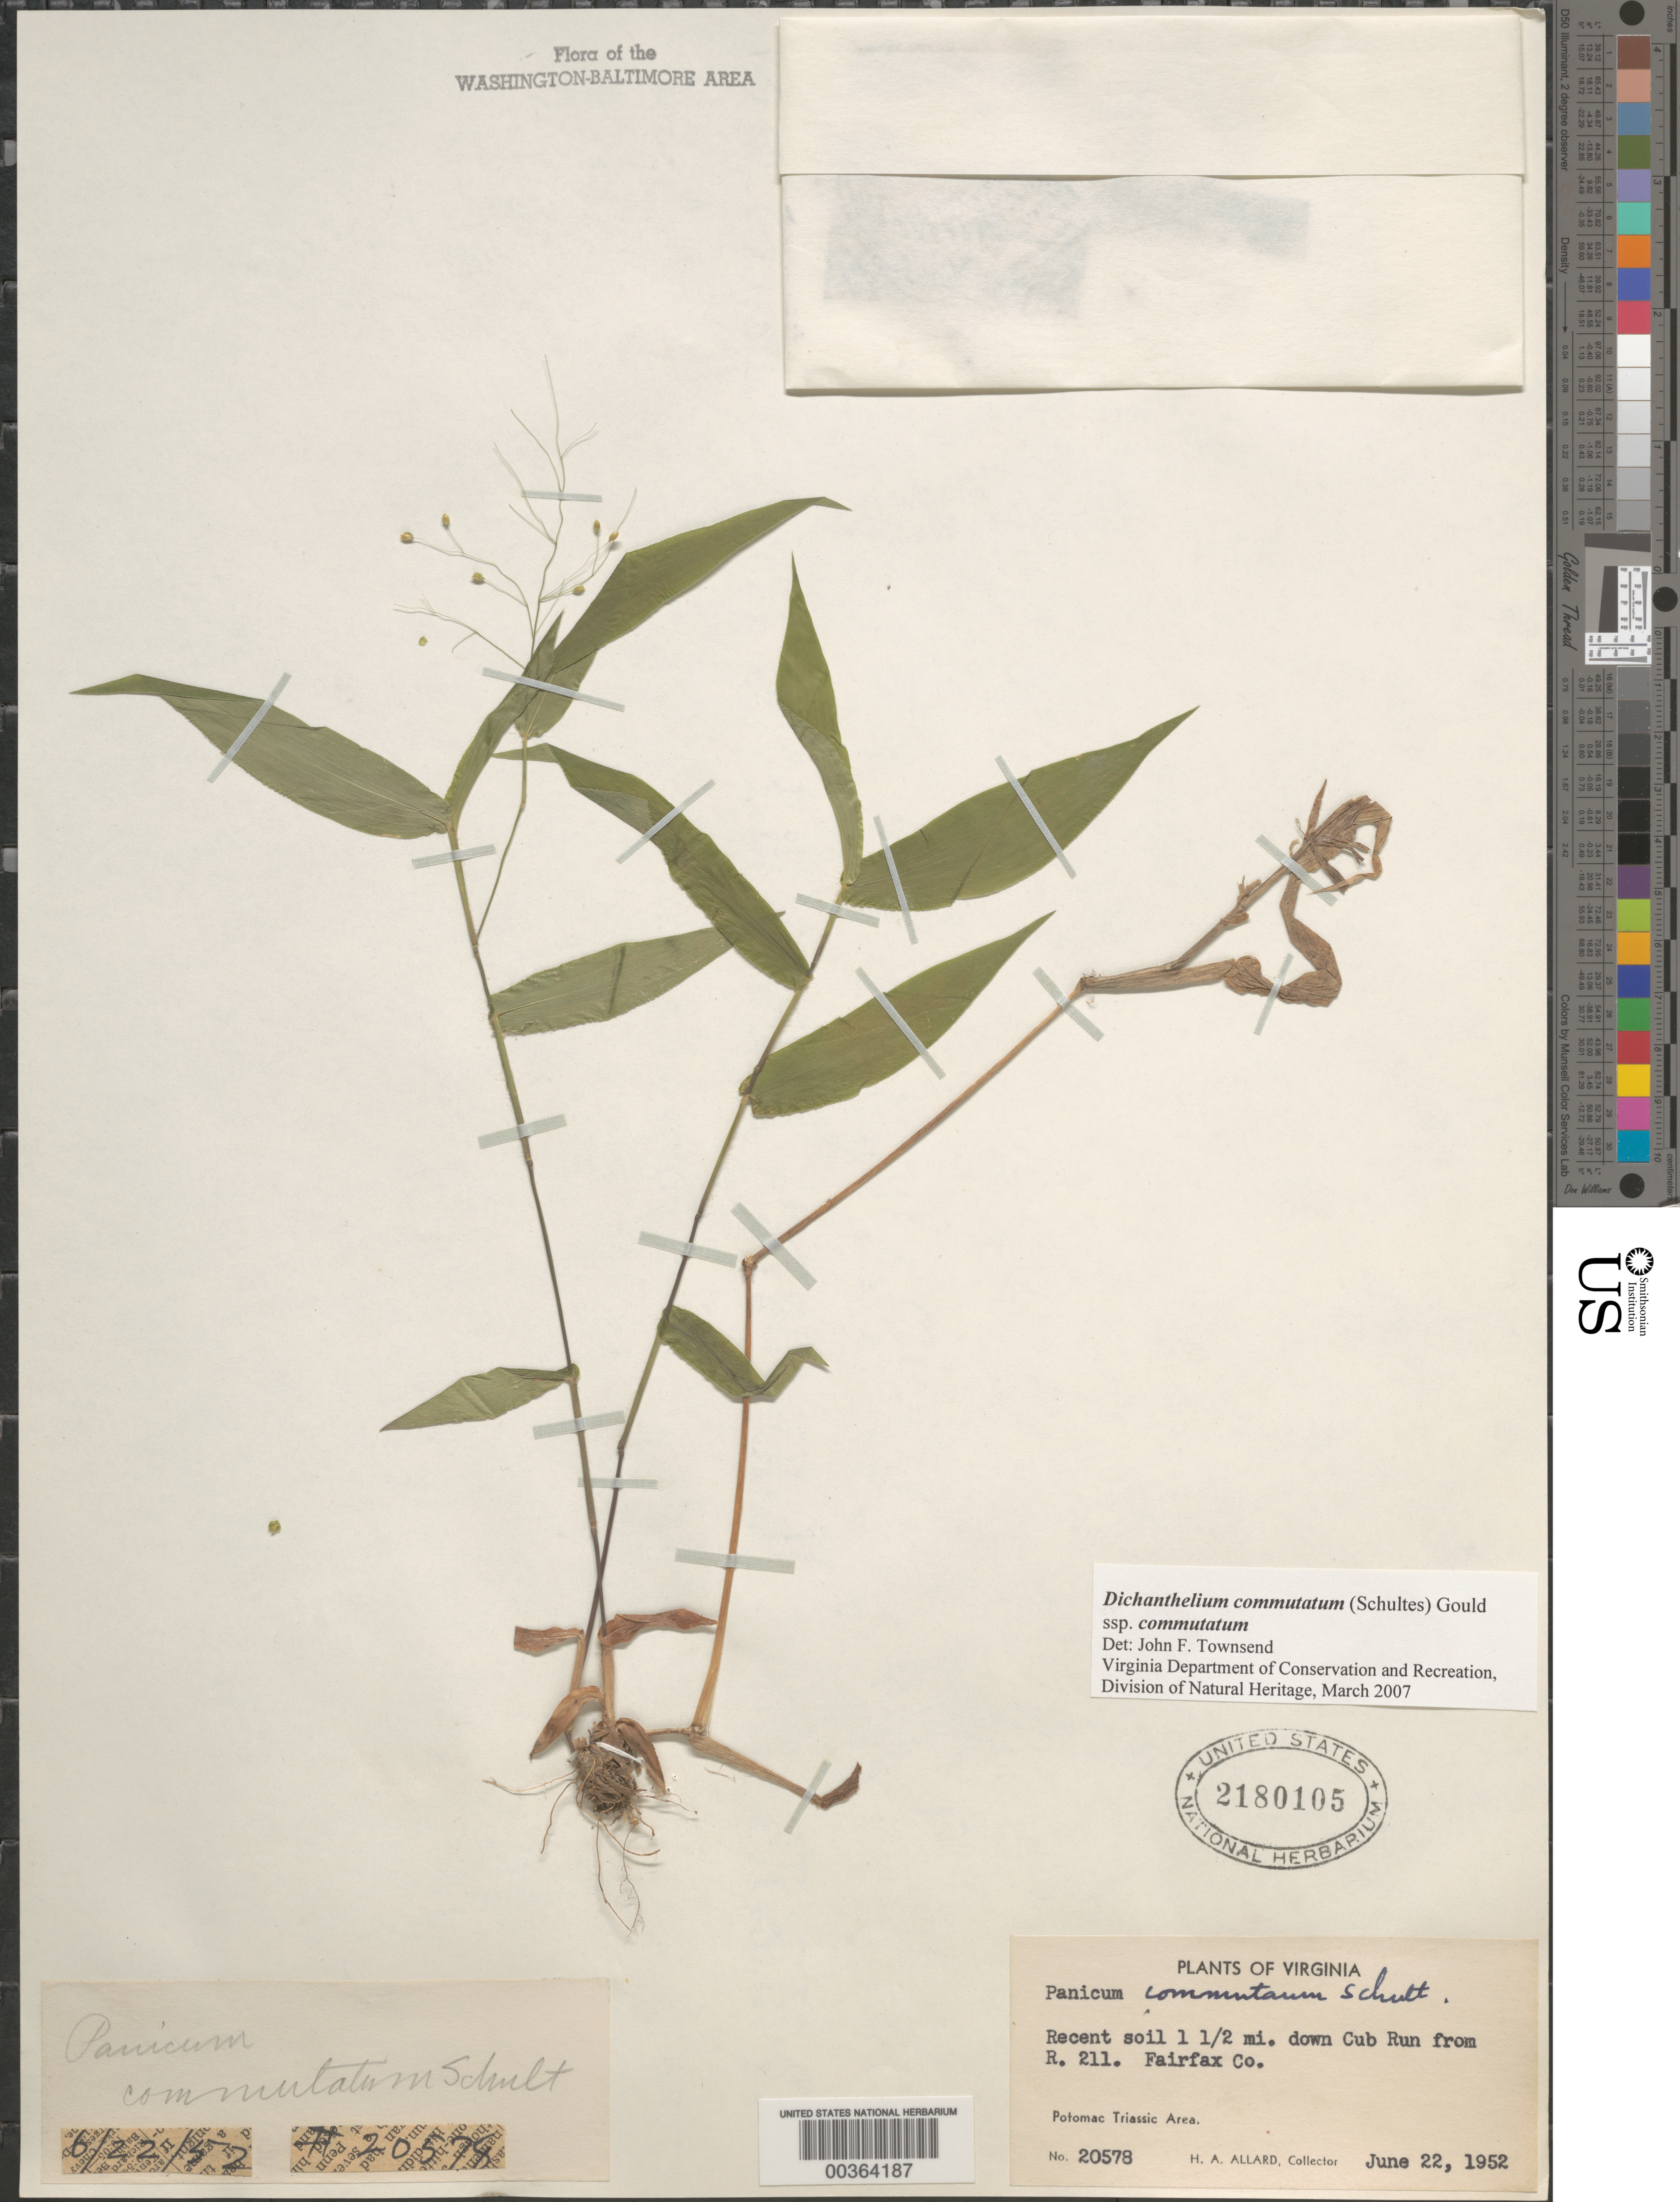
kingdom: Plantae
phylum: Tracheophyta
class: Liliopsida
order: Poales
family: Poaceae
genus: Dichanthelium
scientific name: Dichanthelium commutatum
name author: (Schult.) Gould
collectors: H. A. Allard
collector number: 20578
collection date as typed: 22 Jun 1952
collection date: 1952-06-22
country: United States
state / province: Virginia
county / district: Fairfax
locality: Cub Run near Rt 211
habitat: Recent soil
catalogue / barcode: US 2180105